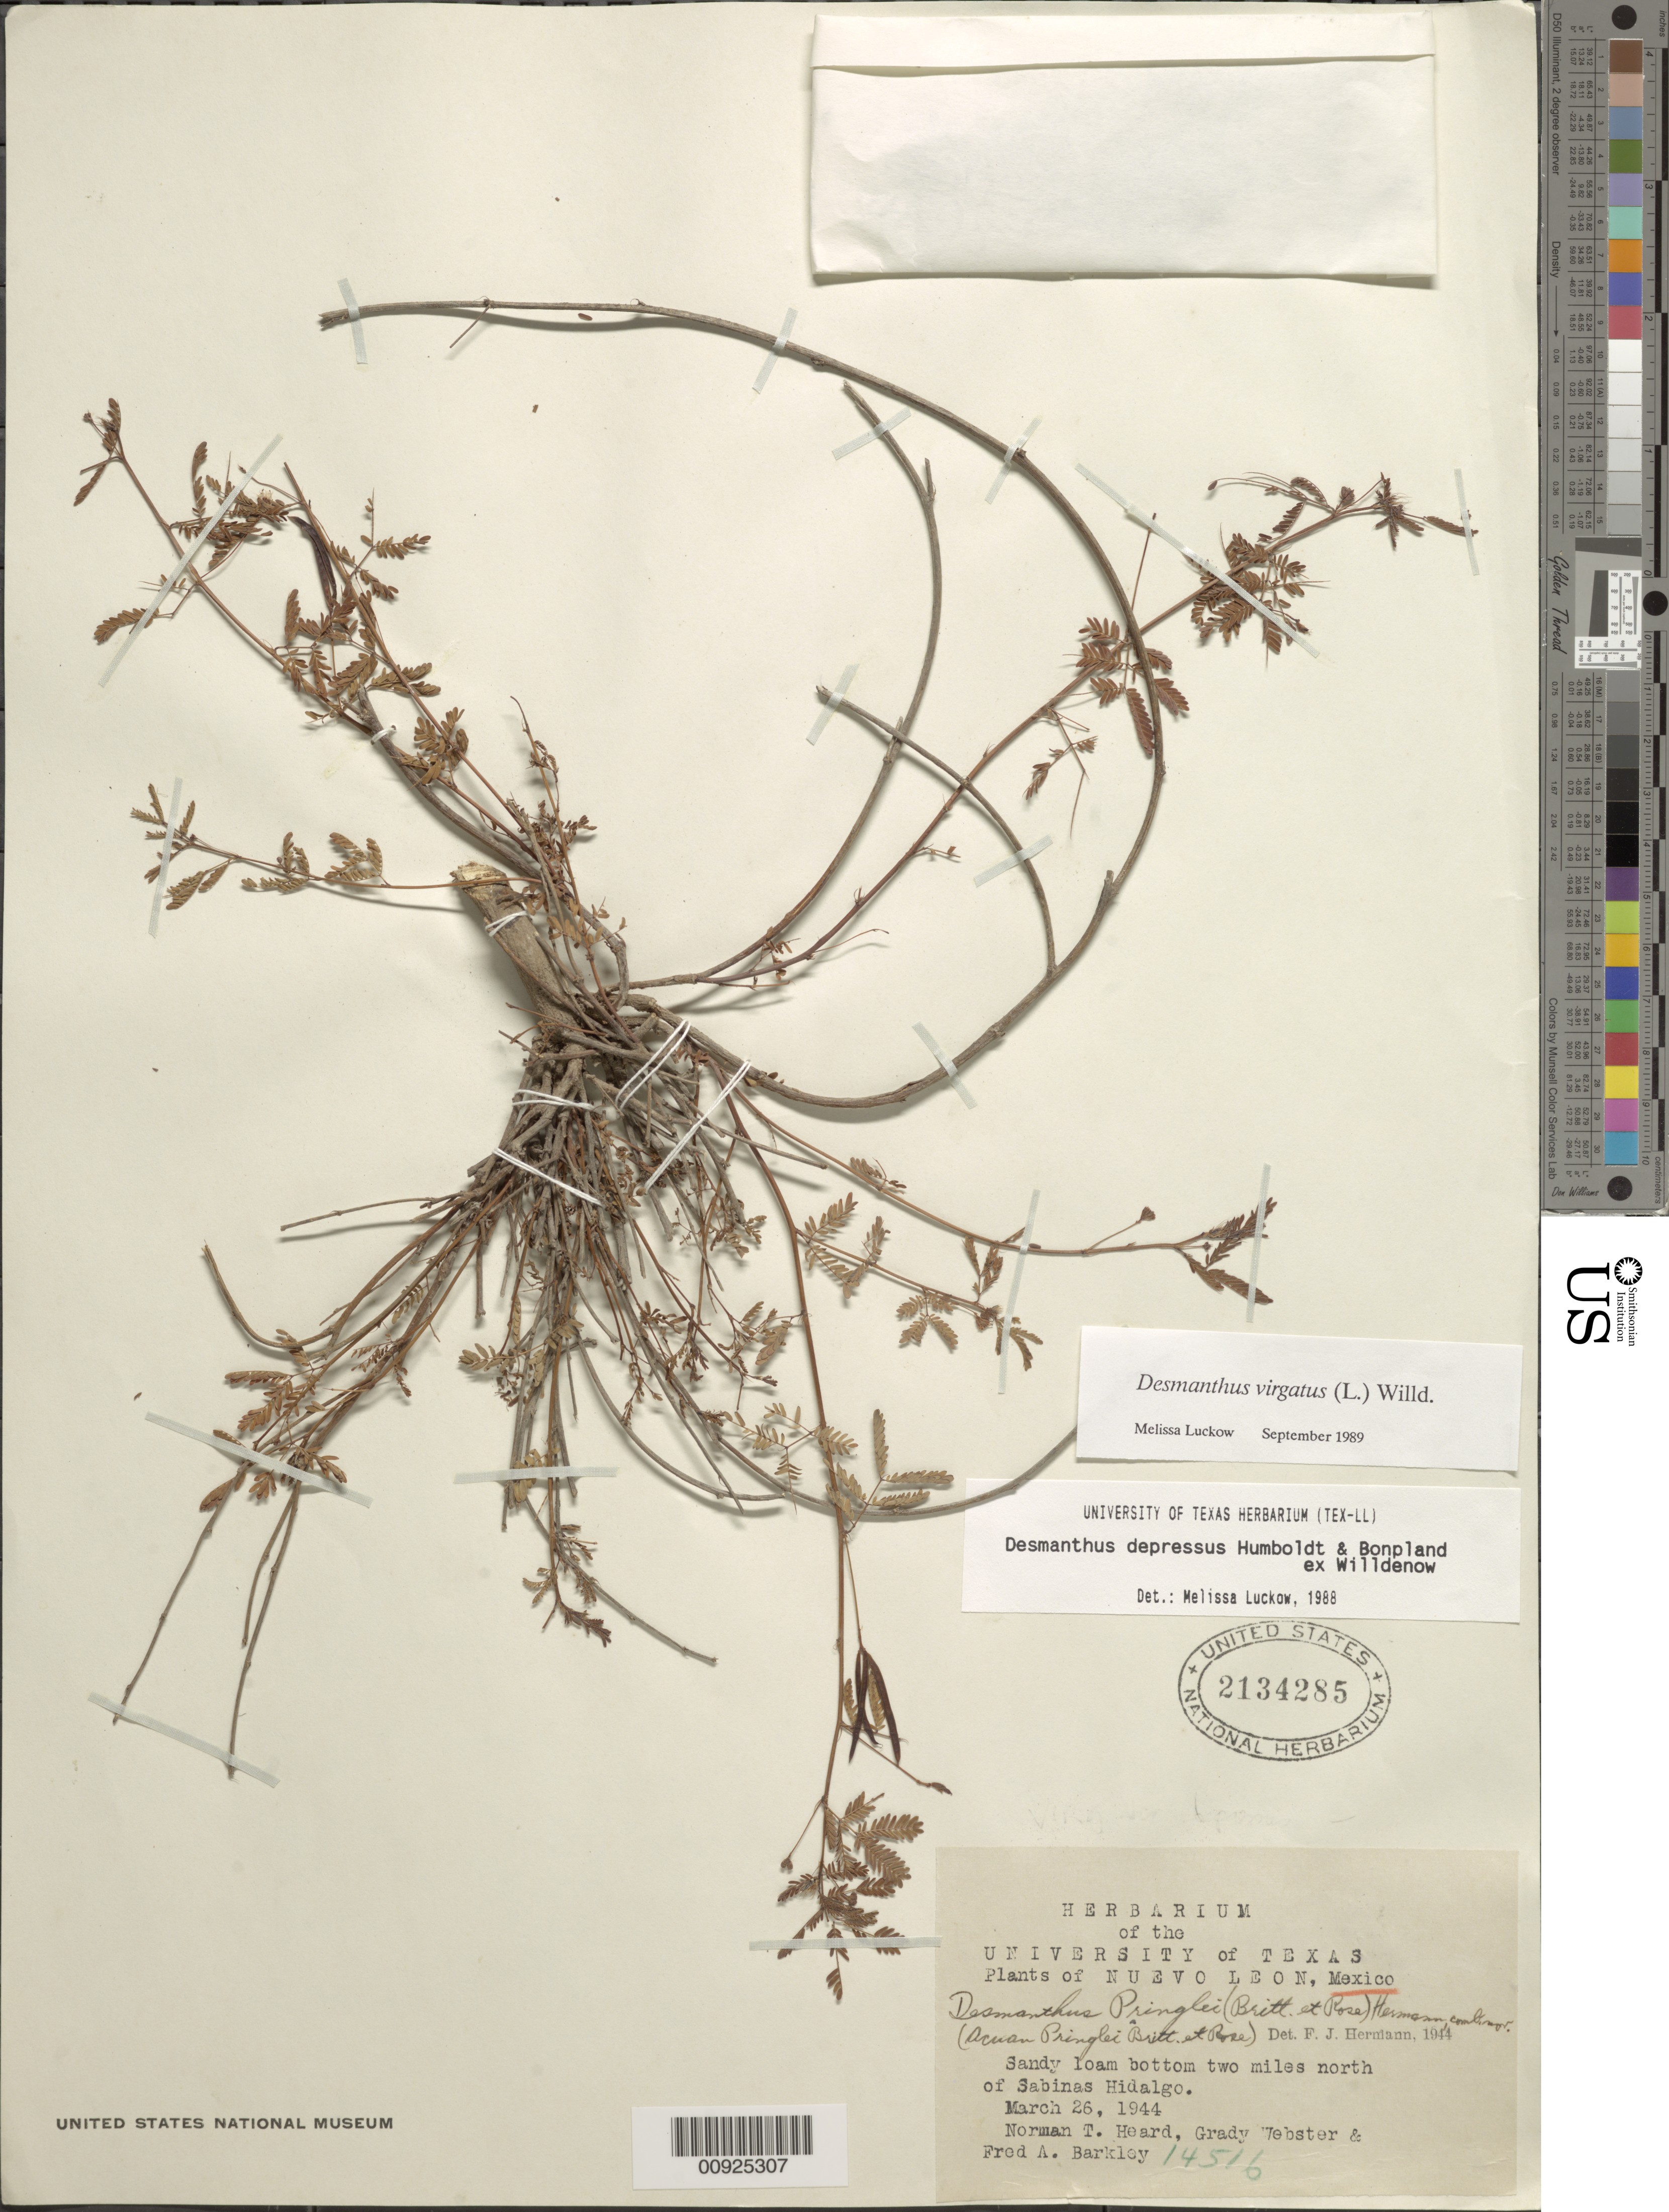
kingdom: Plantae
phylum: Tracheophyta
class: Magnoliopsida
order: Fabales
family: Fabaceae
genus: Desmanthus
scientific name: Desmanthus virgatus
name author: (L.) Willd.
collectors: N. Heard, G. L. Webster & F. A. Barkley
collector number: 14516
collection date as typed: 26 Mar 1944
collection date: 1944-03-26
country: Mexico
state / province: Nuevo León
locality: Two miles north of Sabinas Hidalgo, Nuevo León.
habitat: Sandy loam bottom.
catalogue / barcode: US 2134285